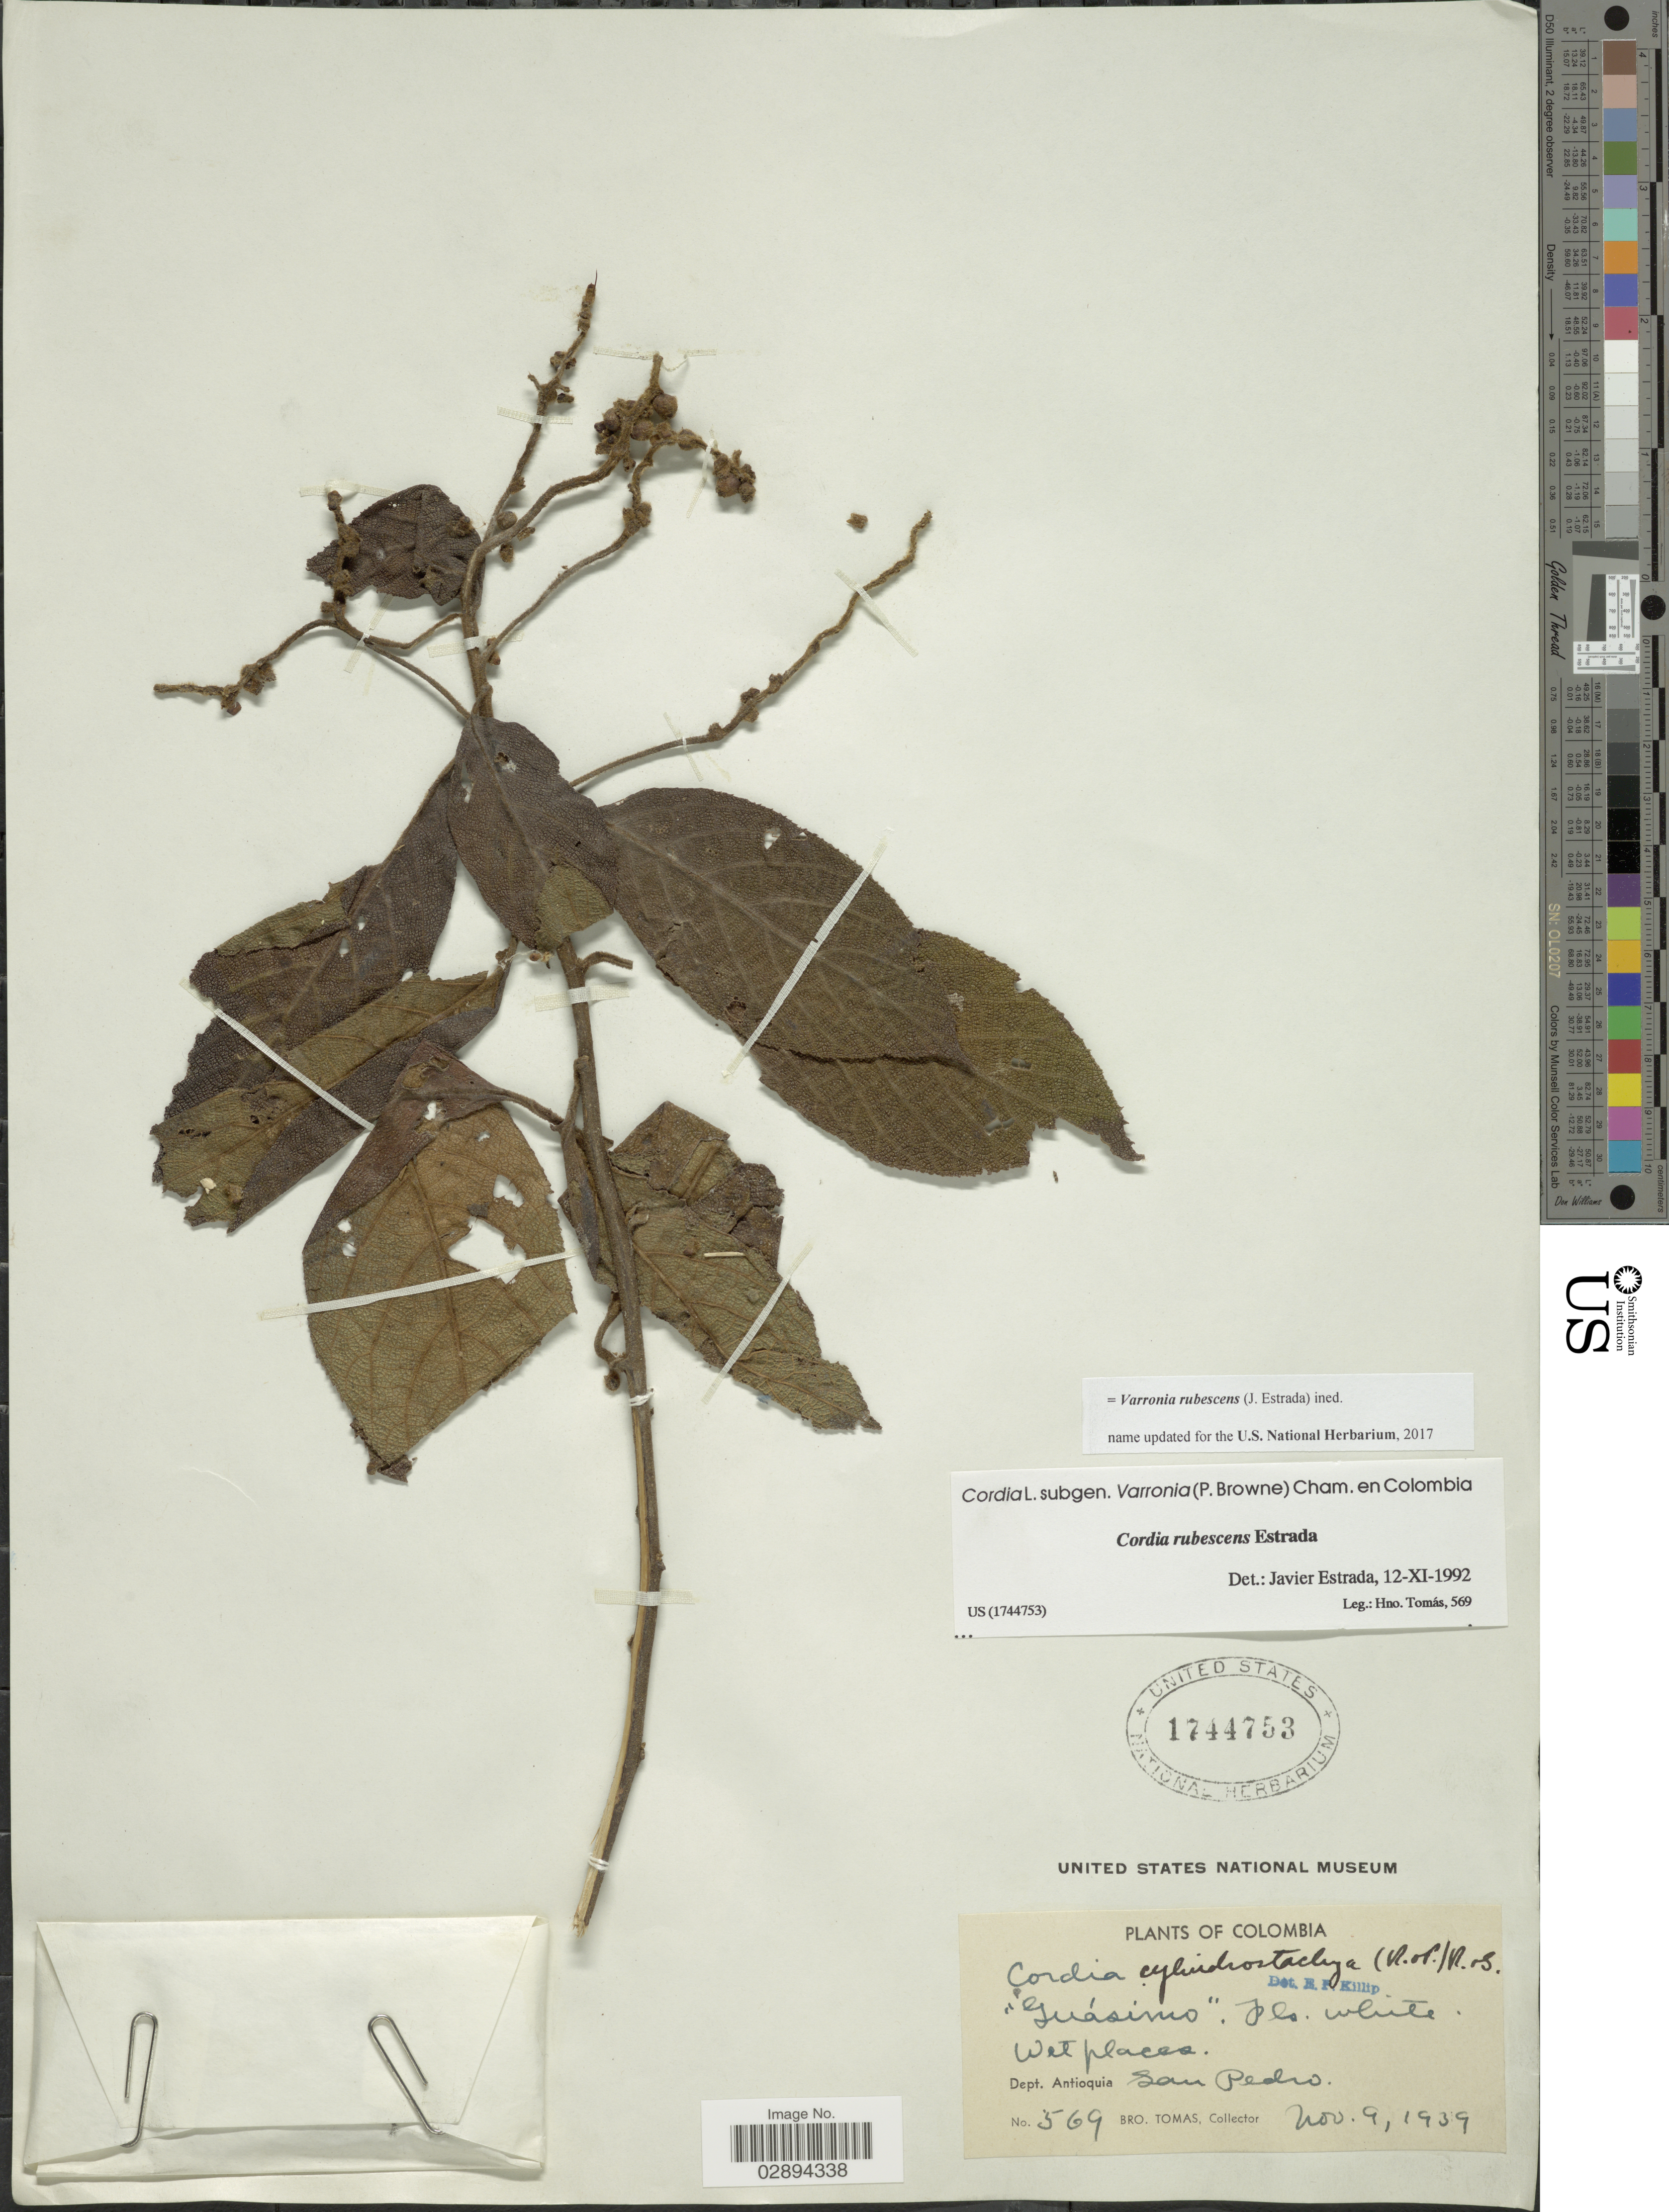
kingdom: Plantae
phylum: Tracheophyta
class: Magnoliopsida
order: Boraginales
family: Cordiaceae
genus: Varronia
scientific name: Varronia rubescens (J. Estrada) comb. nov. ined.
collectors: B. Tomas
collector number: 569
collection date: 1939-11-09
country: Colombia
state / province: Antioquia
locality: Dept. Antioquia, San Pedro.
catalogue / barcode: US 1744753